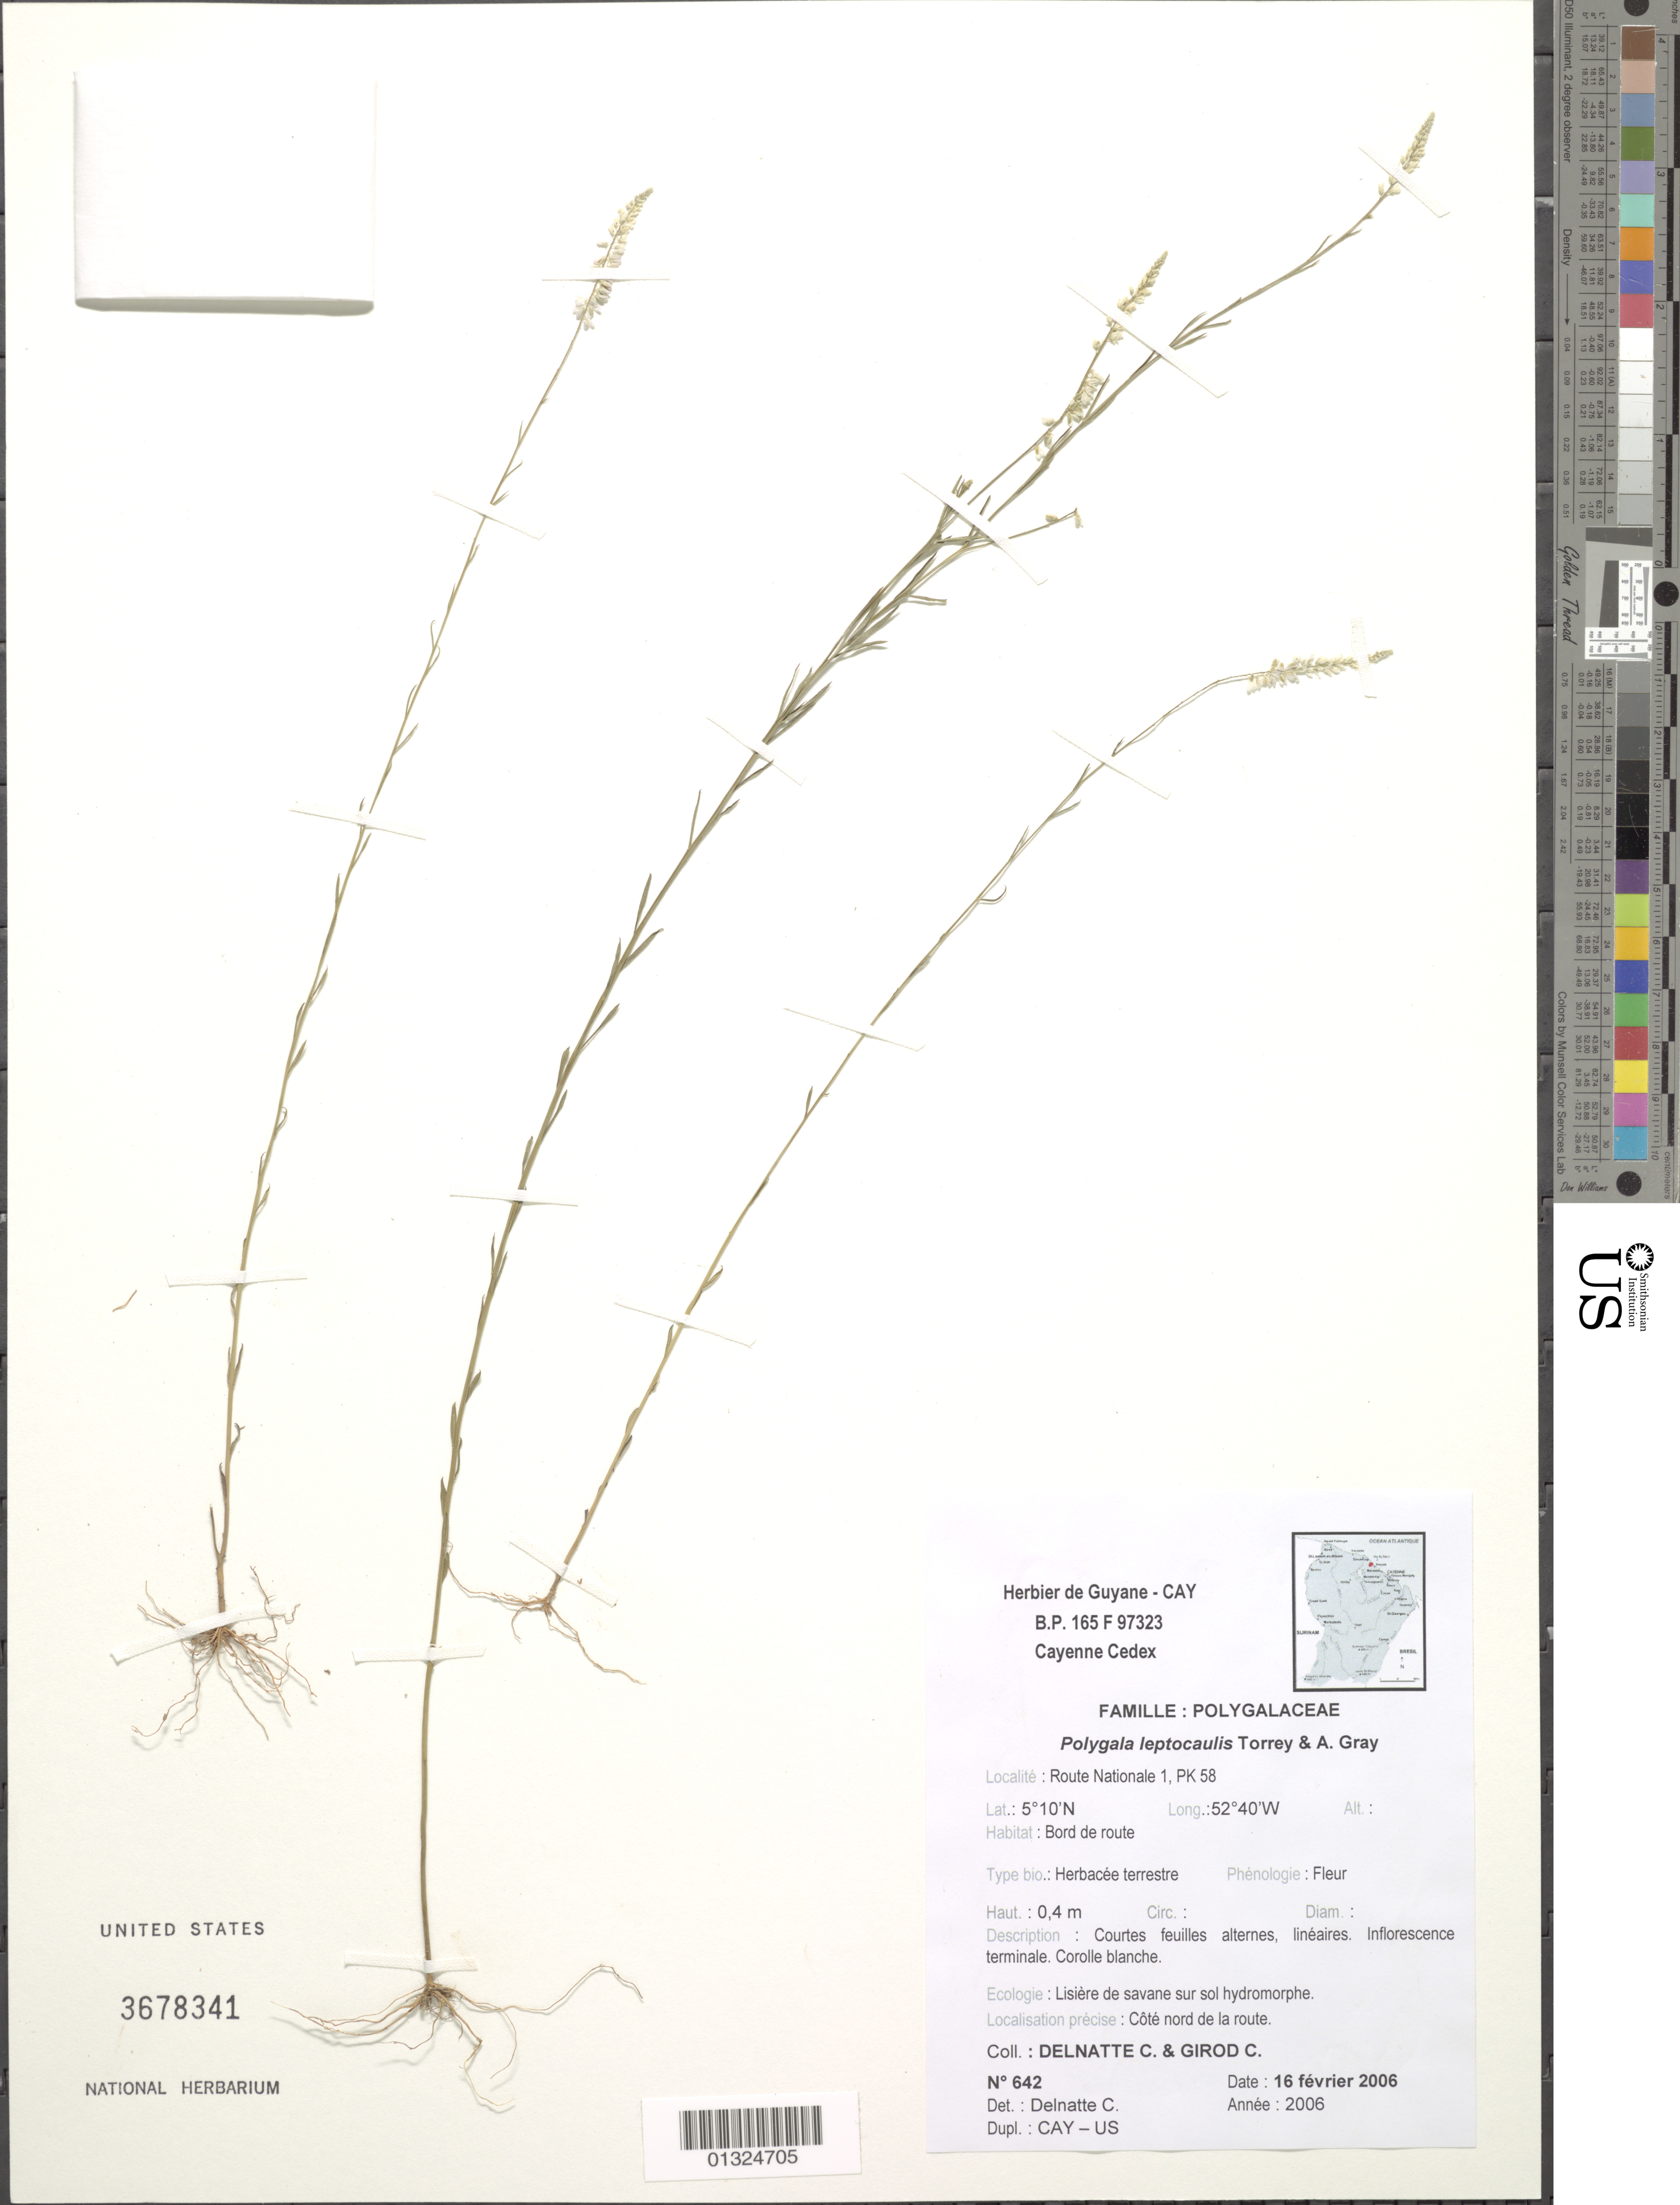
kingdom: Plantae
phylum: Tracheophyta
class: Magnoliopsida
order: Fabales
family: Polygalaceae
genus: Polygala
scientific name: Polygala tenella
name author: Willd.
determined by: Strong, Mark T., (BOT), Smithsonian Institution - National Museum of Natural History (UNITED STATES)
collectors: C. Delnatte & C. Girod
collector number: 642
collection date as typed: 16 February 2006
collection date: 2006-02-16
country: French Guiana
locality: Route Nationale 1, PK 58; cote nord de la route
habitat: Bord de route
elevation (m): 0.4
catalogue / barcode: US 3678341